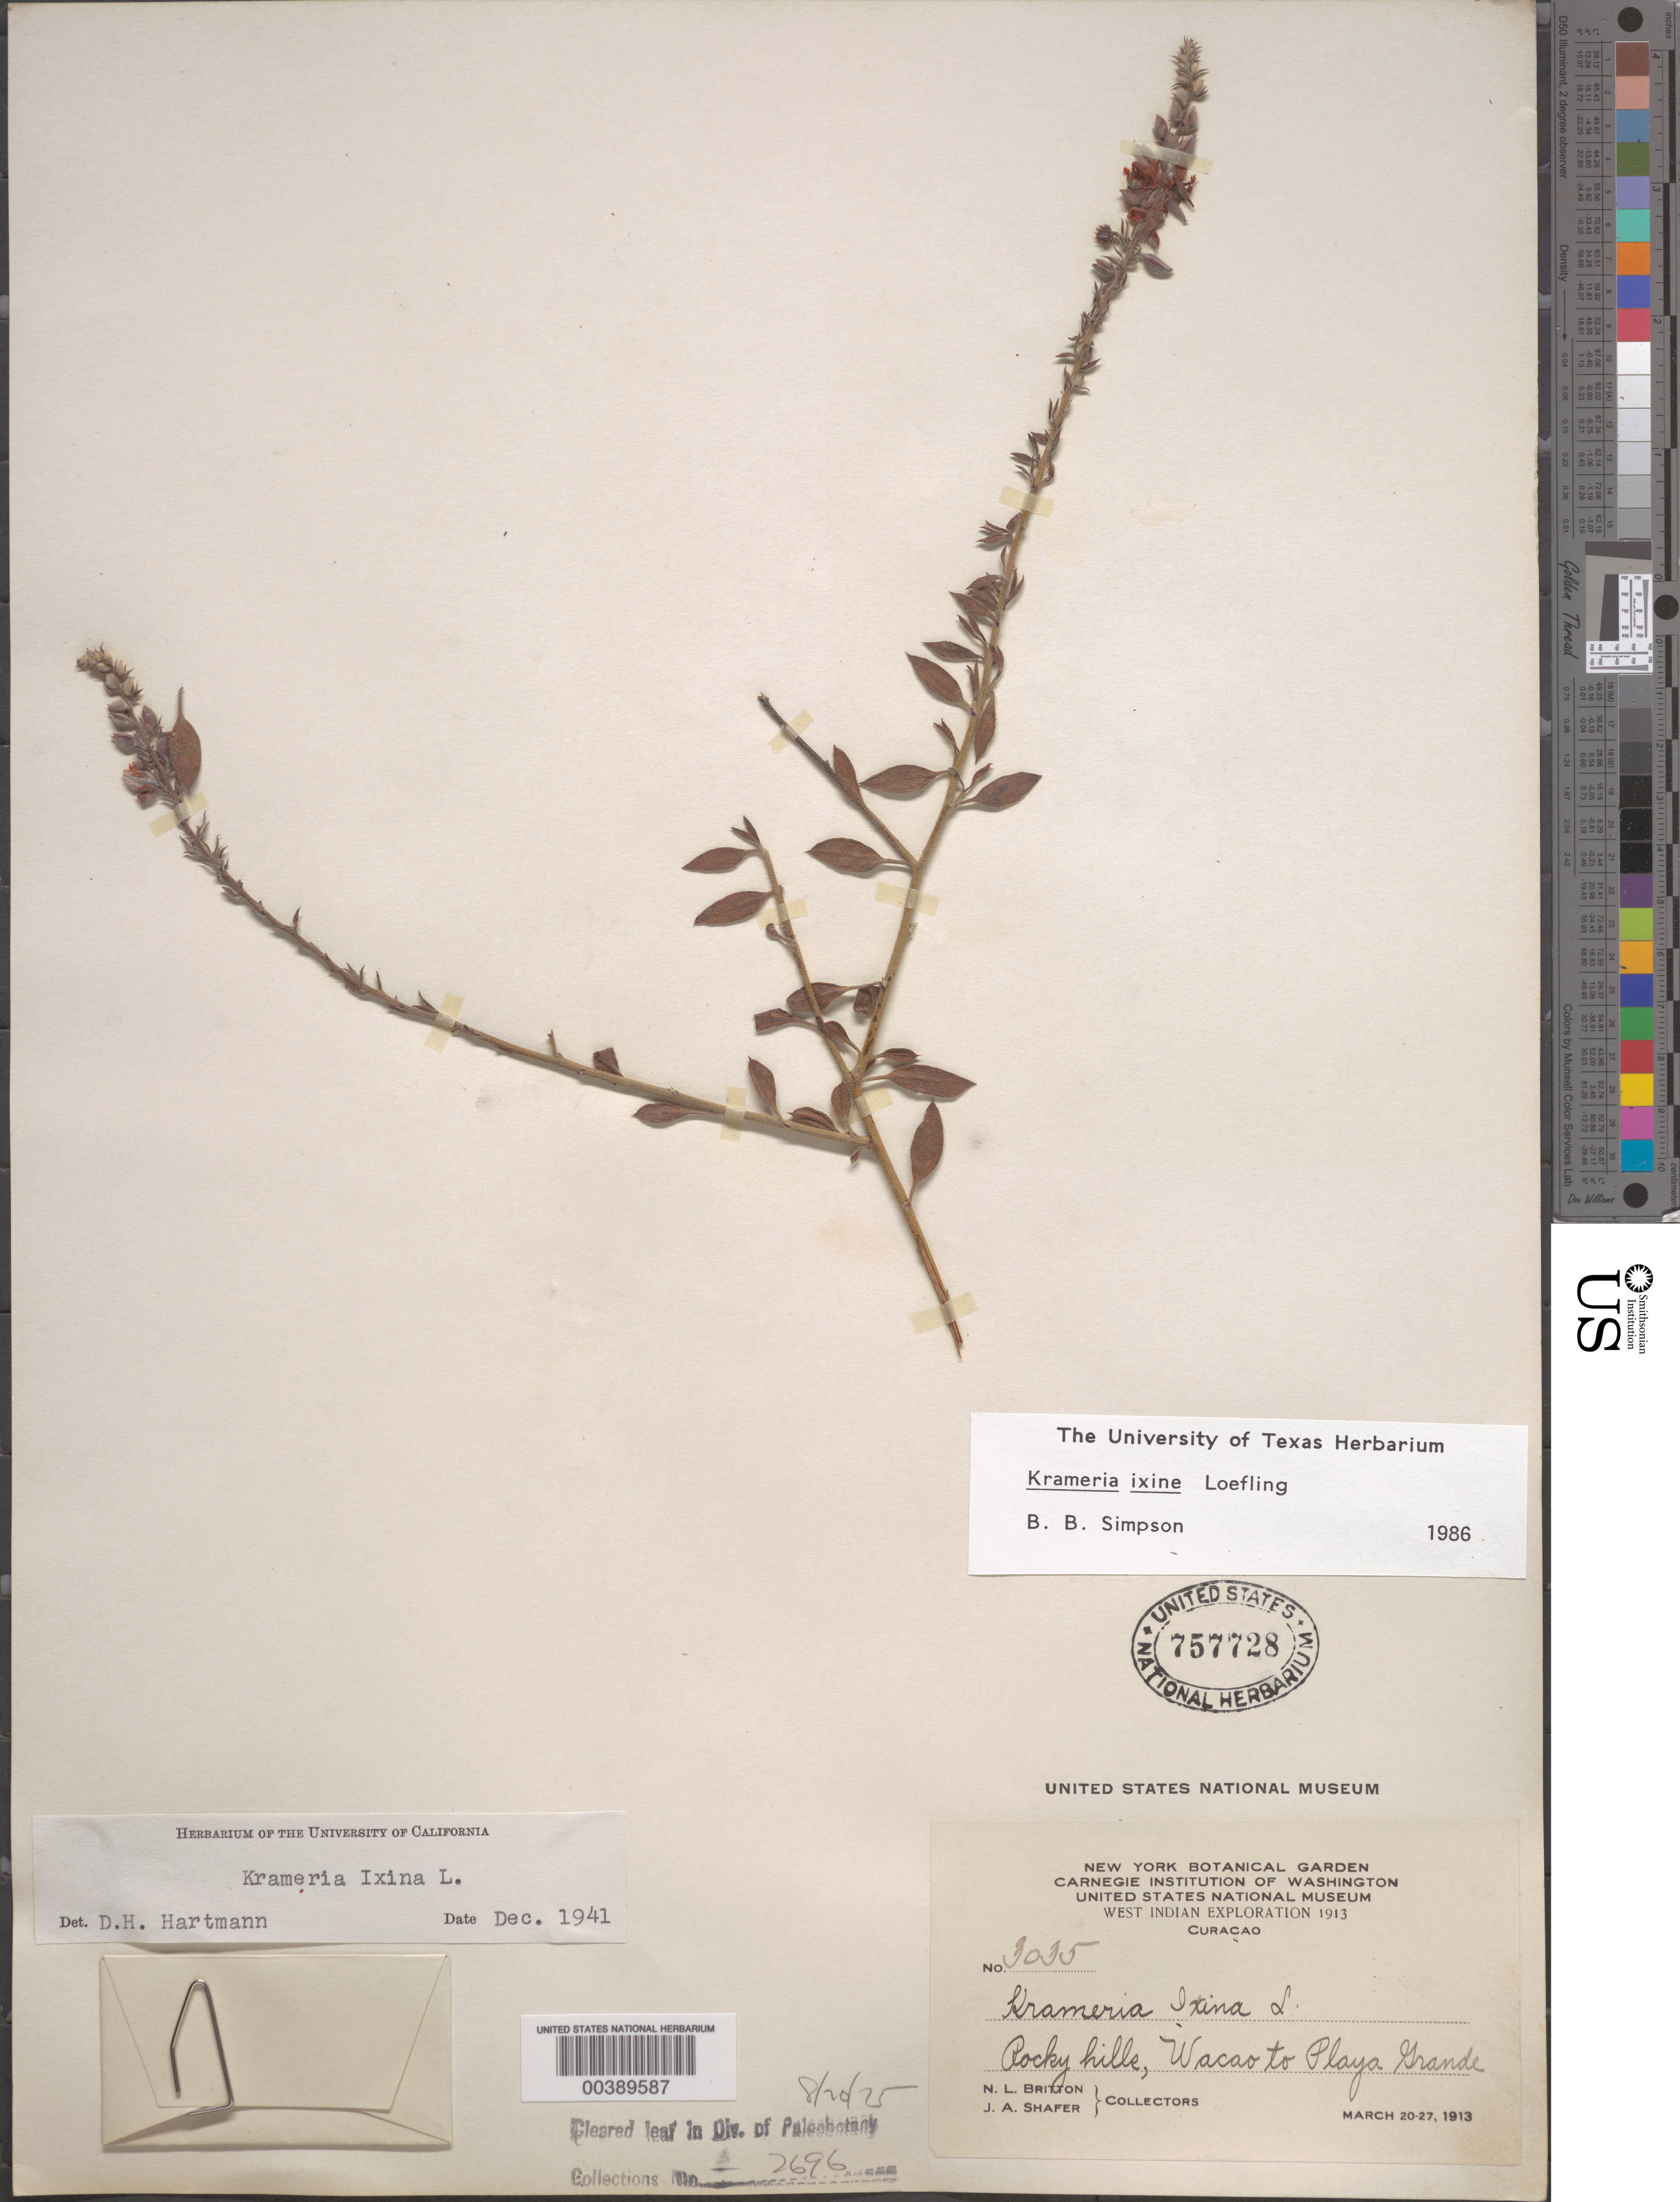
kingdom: Plantae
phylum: Tracheophyta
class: Magnoliopsida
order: Zygophyllales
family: Krameriaceae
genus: Krameria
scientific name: Krameria ixine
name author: L.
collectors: N. Britton & J. A. Shafer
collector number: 3035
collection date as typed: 20 Mar 1913 to 27 Mar 1913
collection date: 1913-03-20/1913-03-27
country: Curaçao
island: Curaçao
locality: Wacao to playa grande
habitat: Rocky hills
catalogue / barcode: US 757728